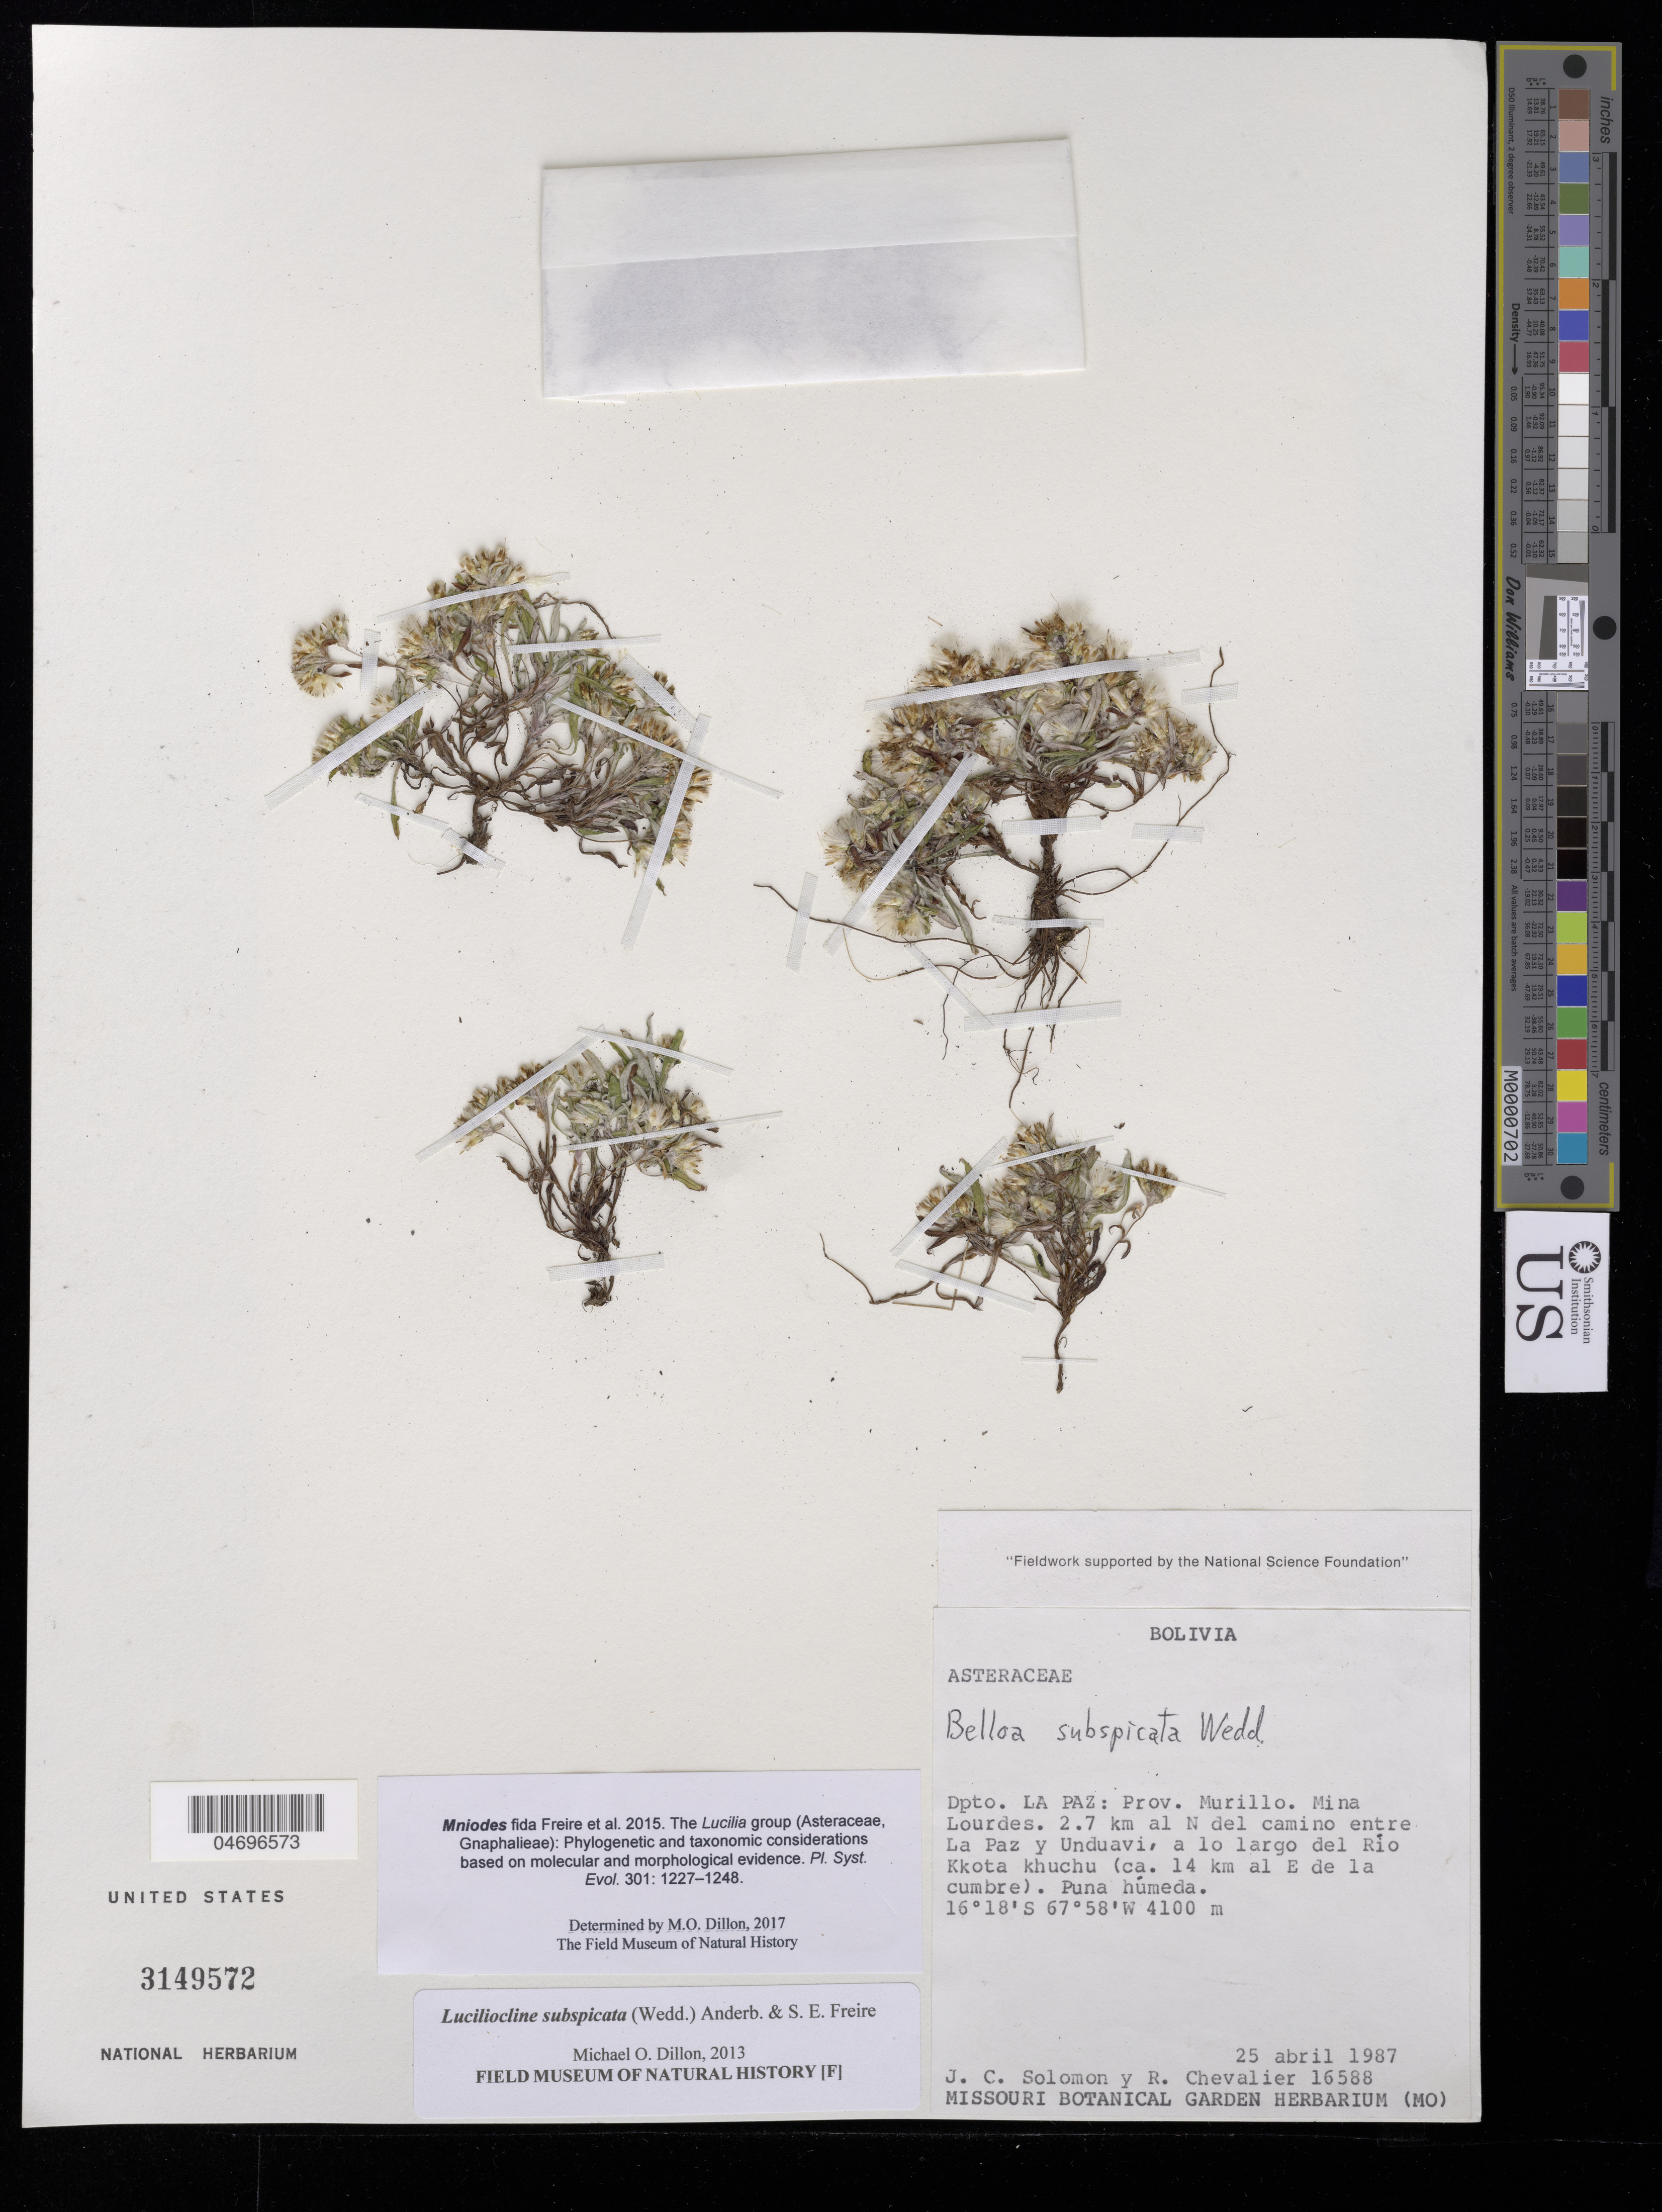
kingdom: Plantae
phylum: Tracheophyta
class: Magnoliopsida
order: Asterales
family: Asteraceae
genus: Mniodes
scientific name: Mniodes subspicata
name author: (Wedd.) S.E. Freire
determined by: Dillon, M. O.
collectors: J. C. Solomon & R. C. Chevalier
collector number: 16588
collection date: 1987-04-25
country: Bolivia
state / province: La Paz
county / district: Murillo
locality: Mina Lourdes, 2.7 km N del camino entre La Paz y Unduavi, a lo largo del Río Kkota khuchu (ca. 14 km al E de la cumbre)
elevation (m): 4100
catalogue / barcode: US 3149572